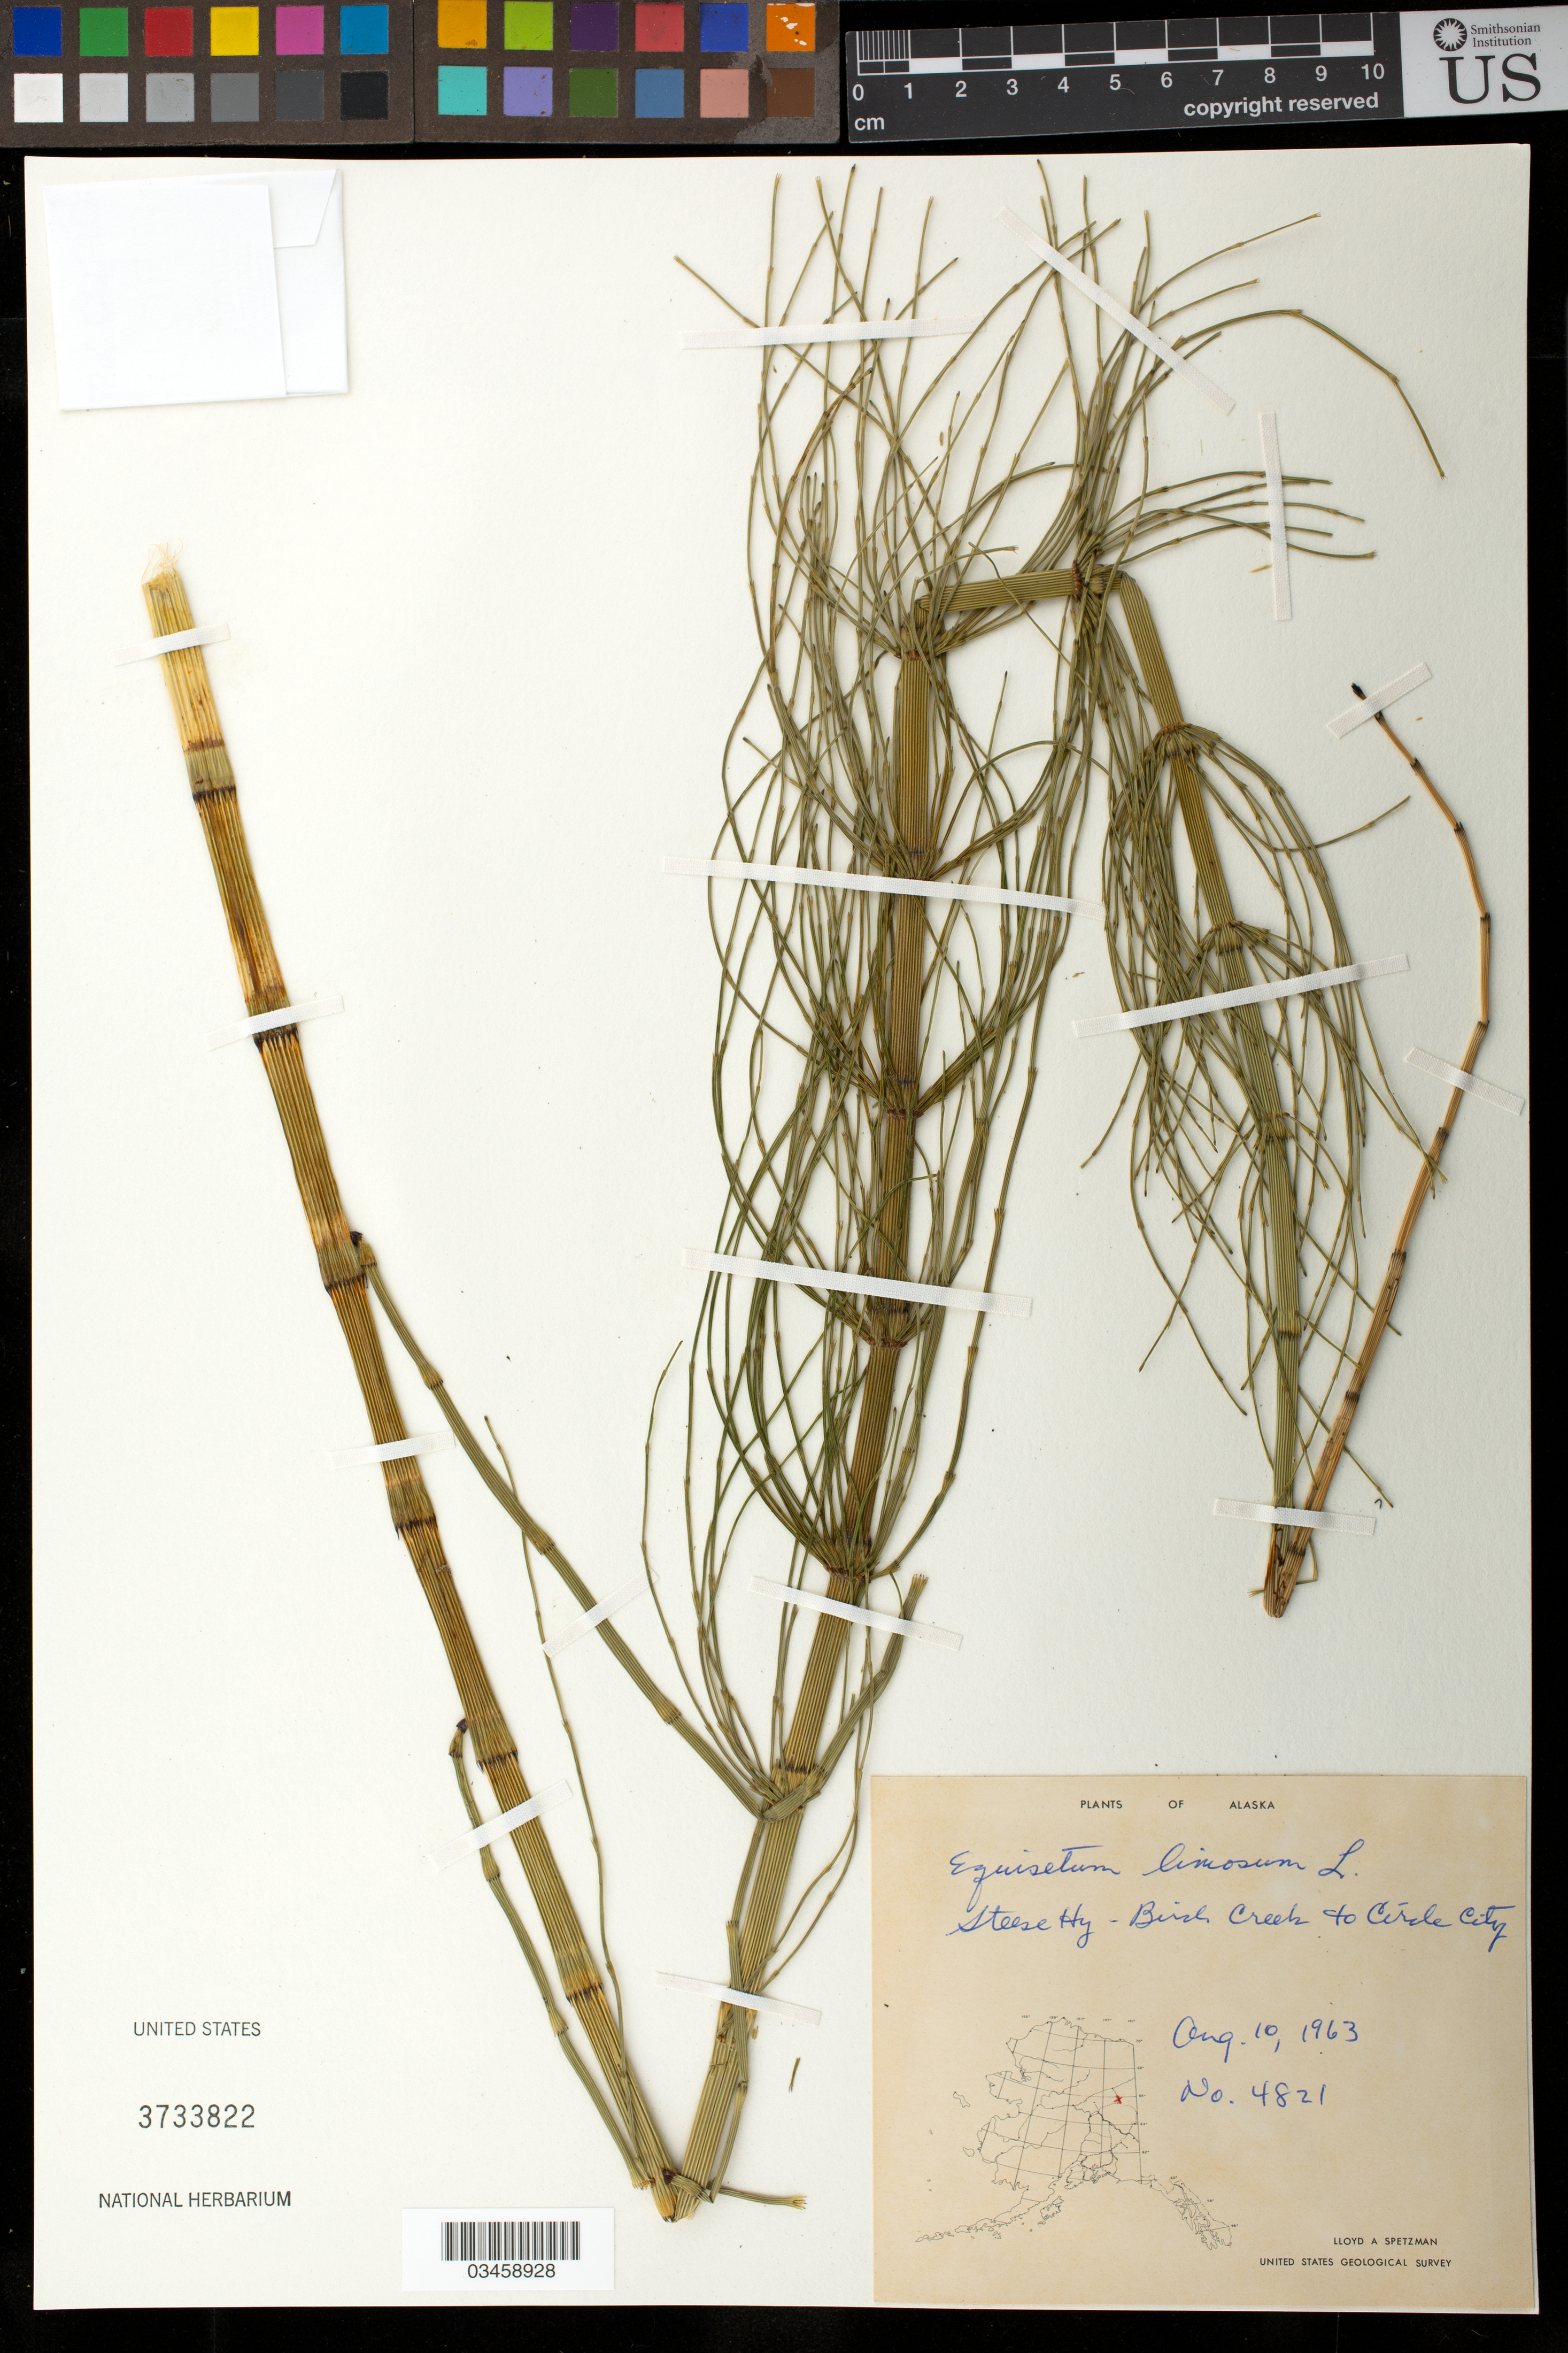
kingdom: Plantae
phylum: Tracheophyta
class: Polypodiopsida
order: Equisetales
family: Equisetaceae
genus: Equisetum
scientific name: Equisetum limosum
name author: L.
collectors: L. Spetzman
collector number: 4821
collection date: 1963-08-10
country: United States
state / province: Alaska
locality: Steese Highway. Birch Creek to Circle City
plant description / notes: OR # 231032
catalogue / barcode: US 3733822